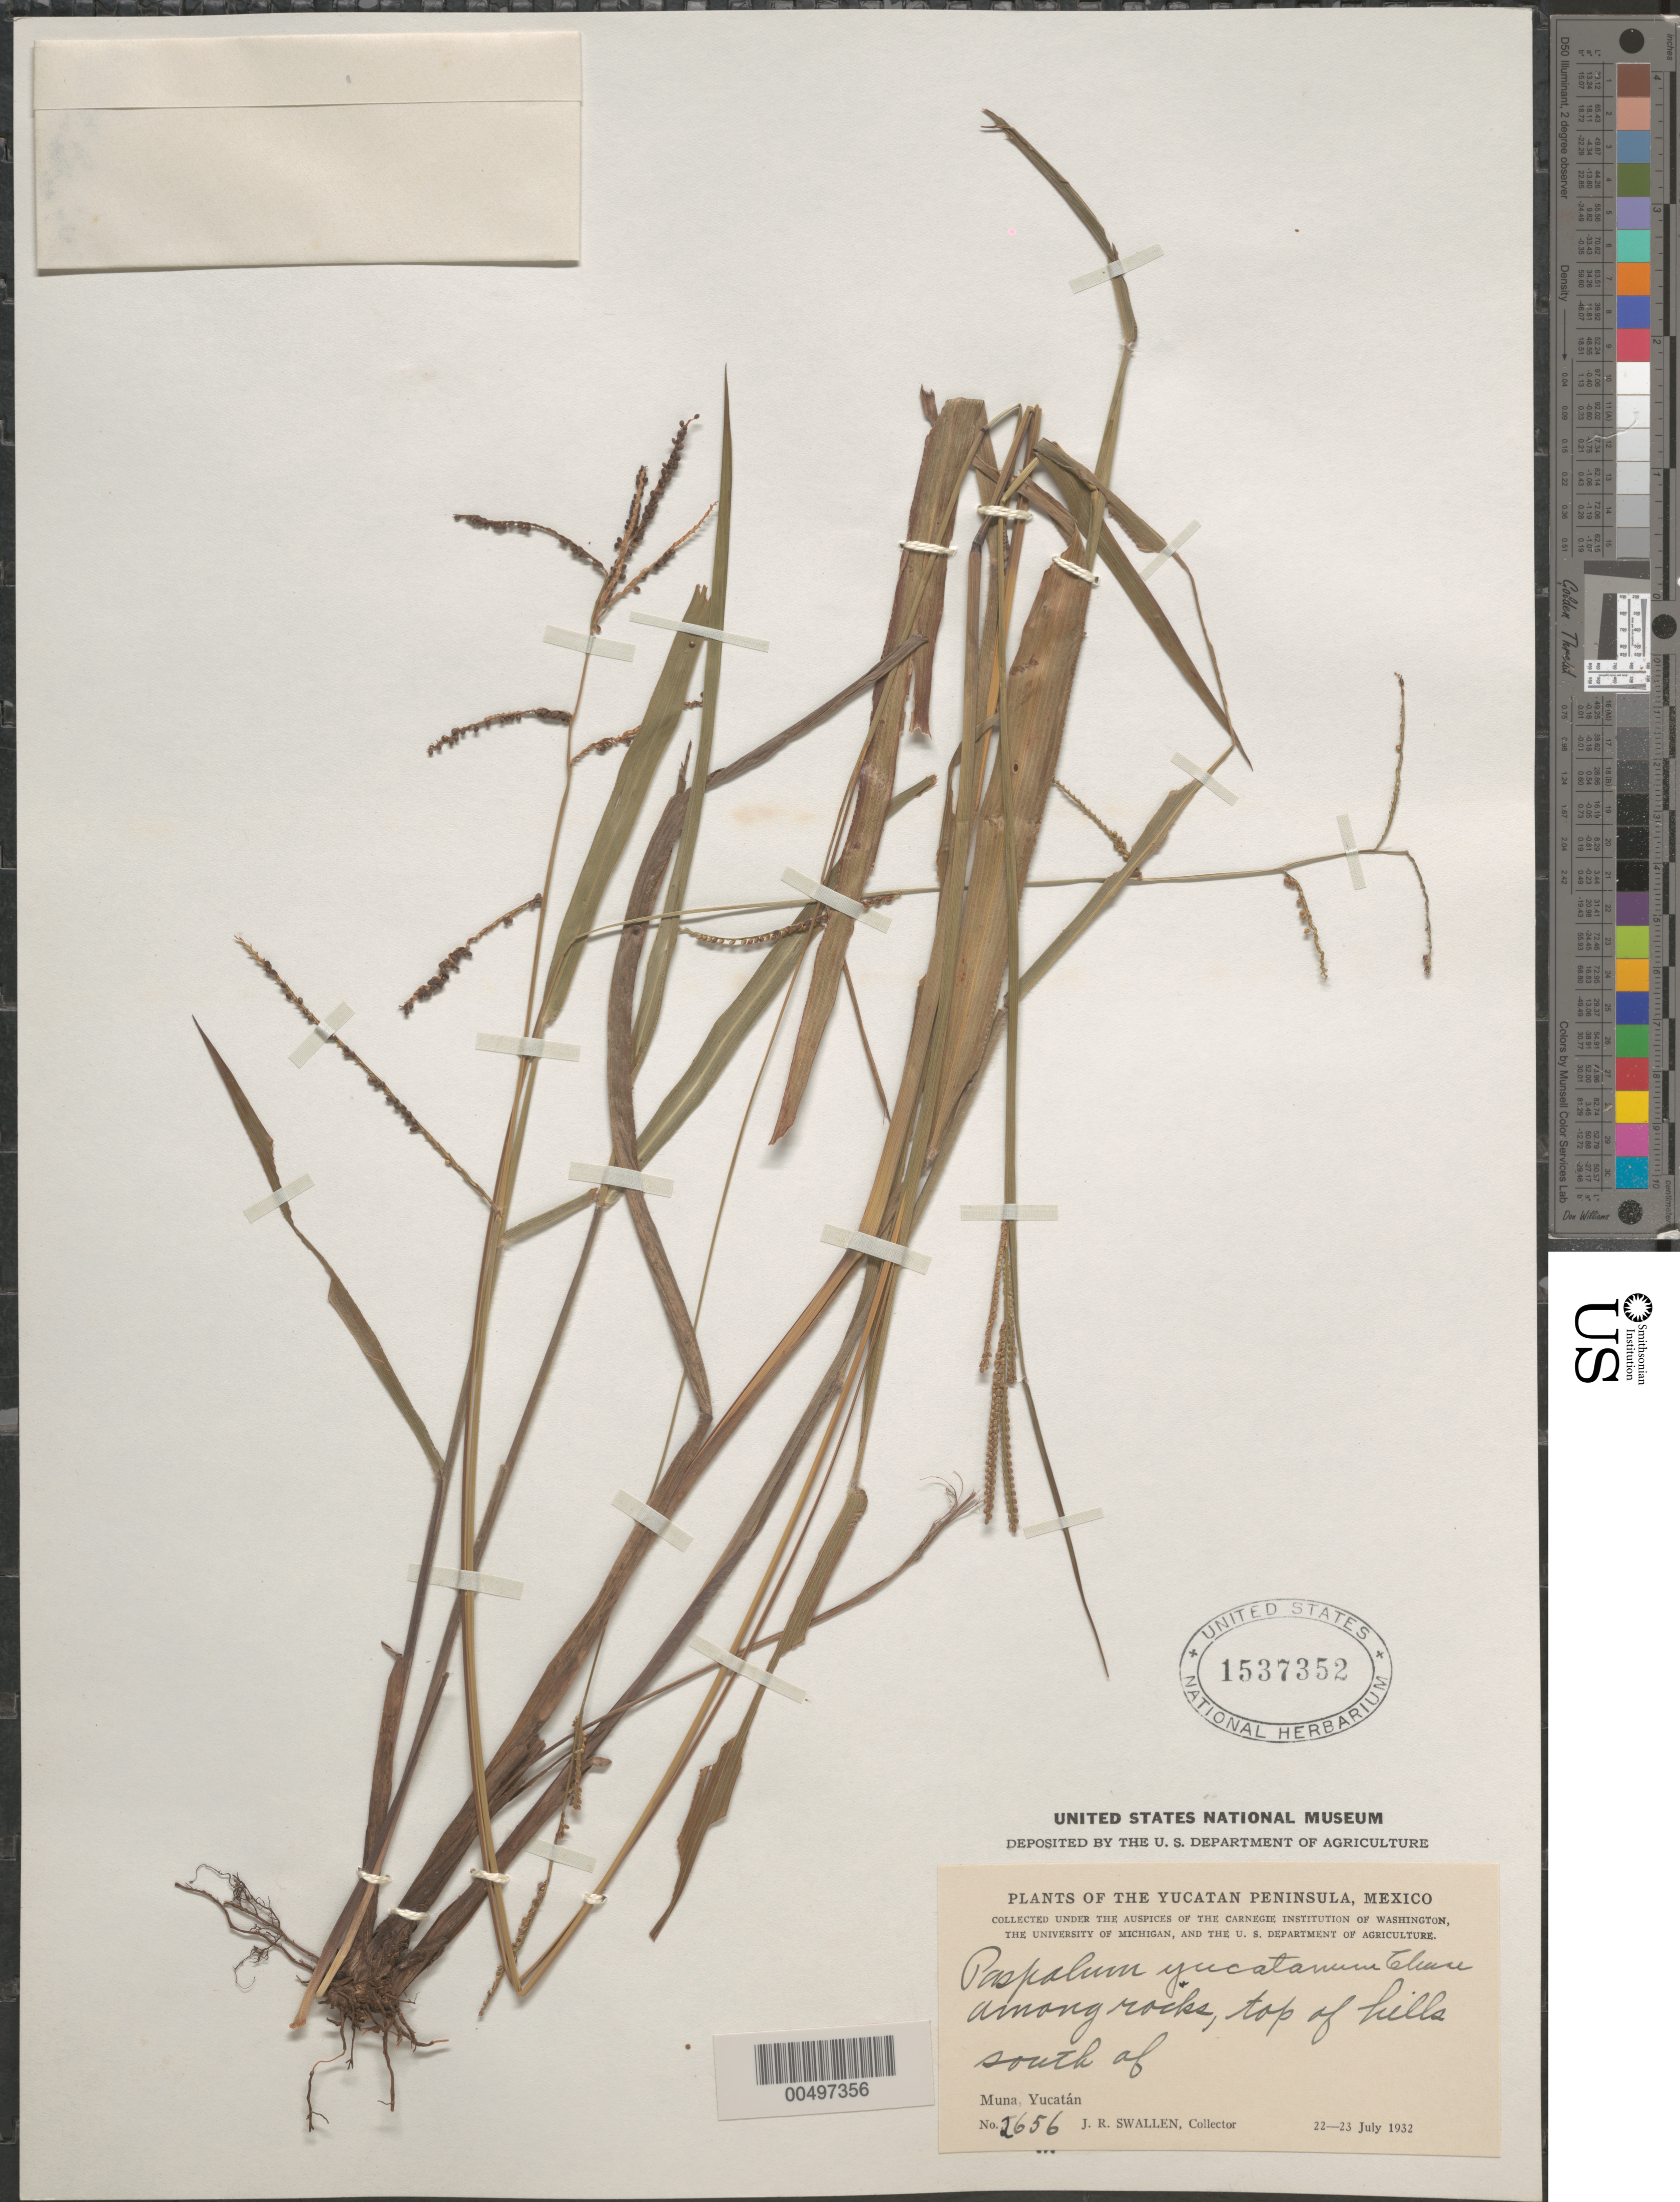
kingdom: Plantae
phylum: Tracheophyta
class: Liliopsida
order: Poales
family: Poaceae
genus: Paspalum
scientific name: Paspalum blodgettii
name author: Chapm.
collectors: J. R. Swallen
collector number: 2656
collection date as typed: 22 Jul 1932 to 23 Jul 1932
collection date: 1932-07-22/1932-07-23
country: Mexico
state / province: Yucatan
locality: Yucatan Peninsula, S of Muna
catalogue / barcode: US 1537352